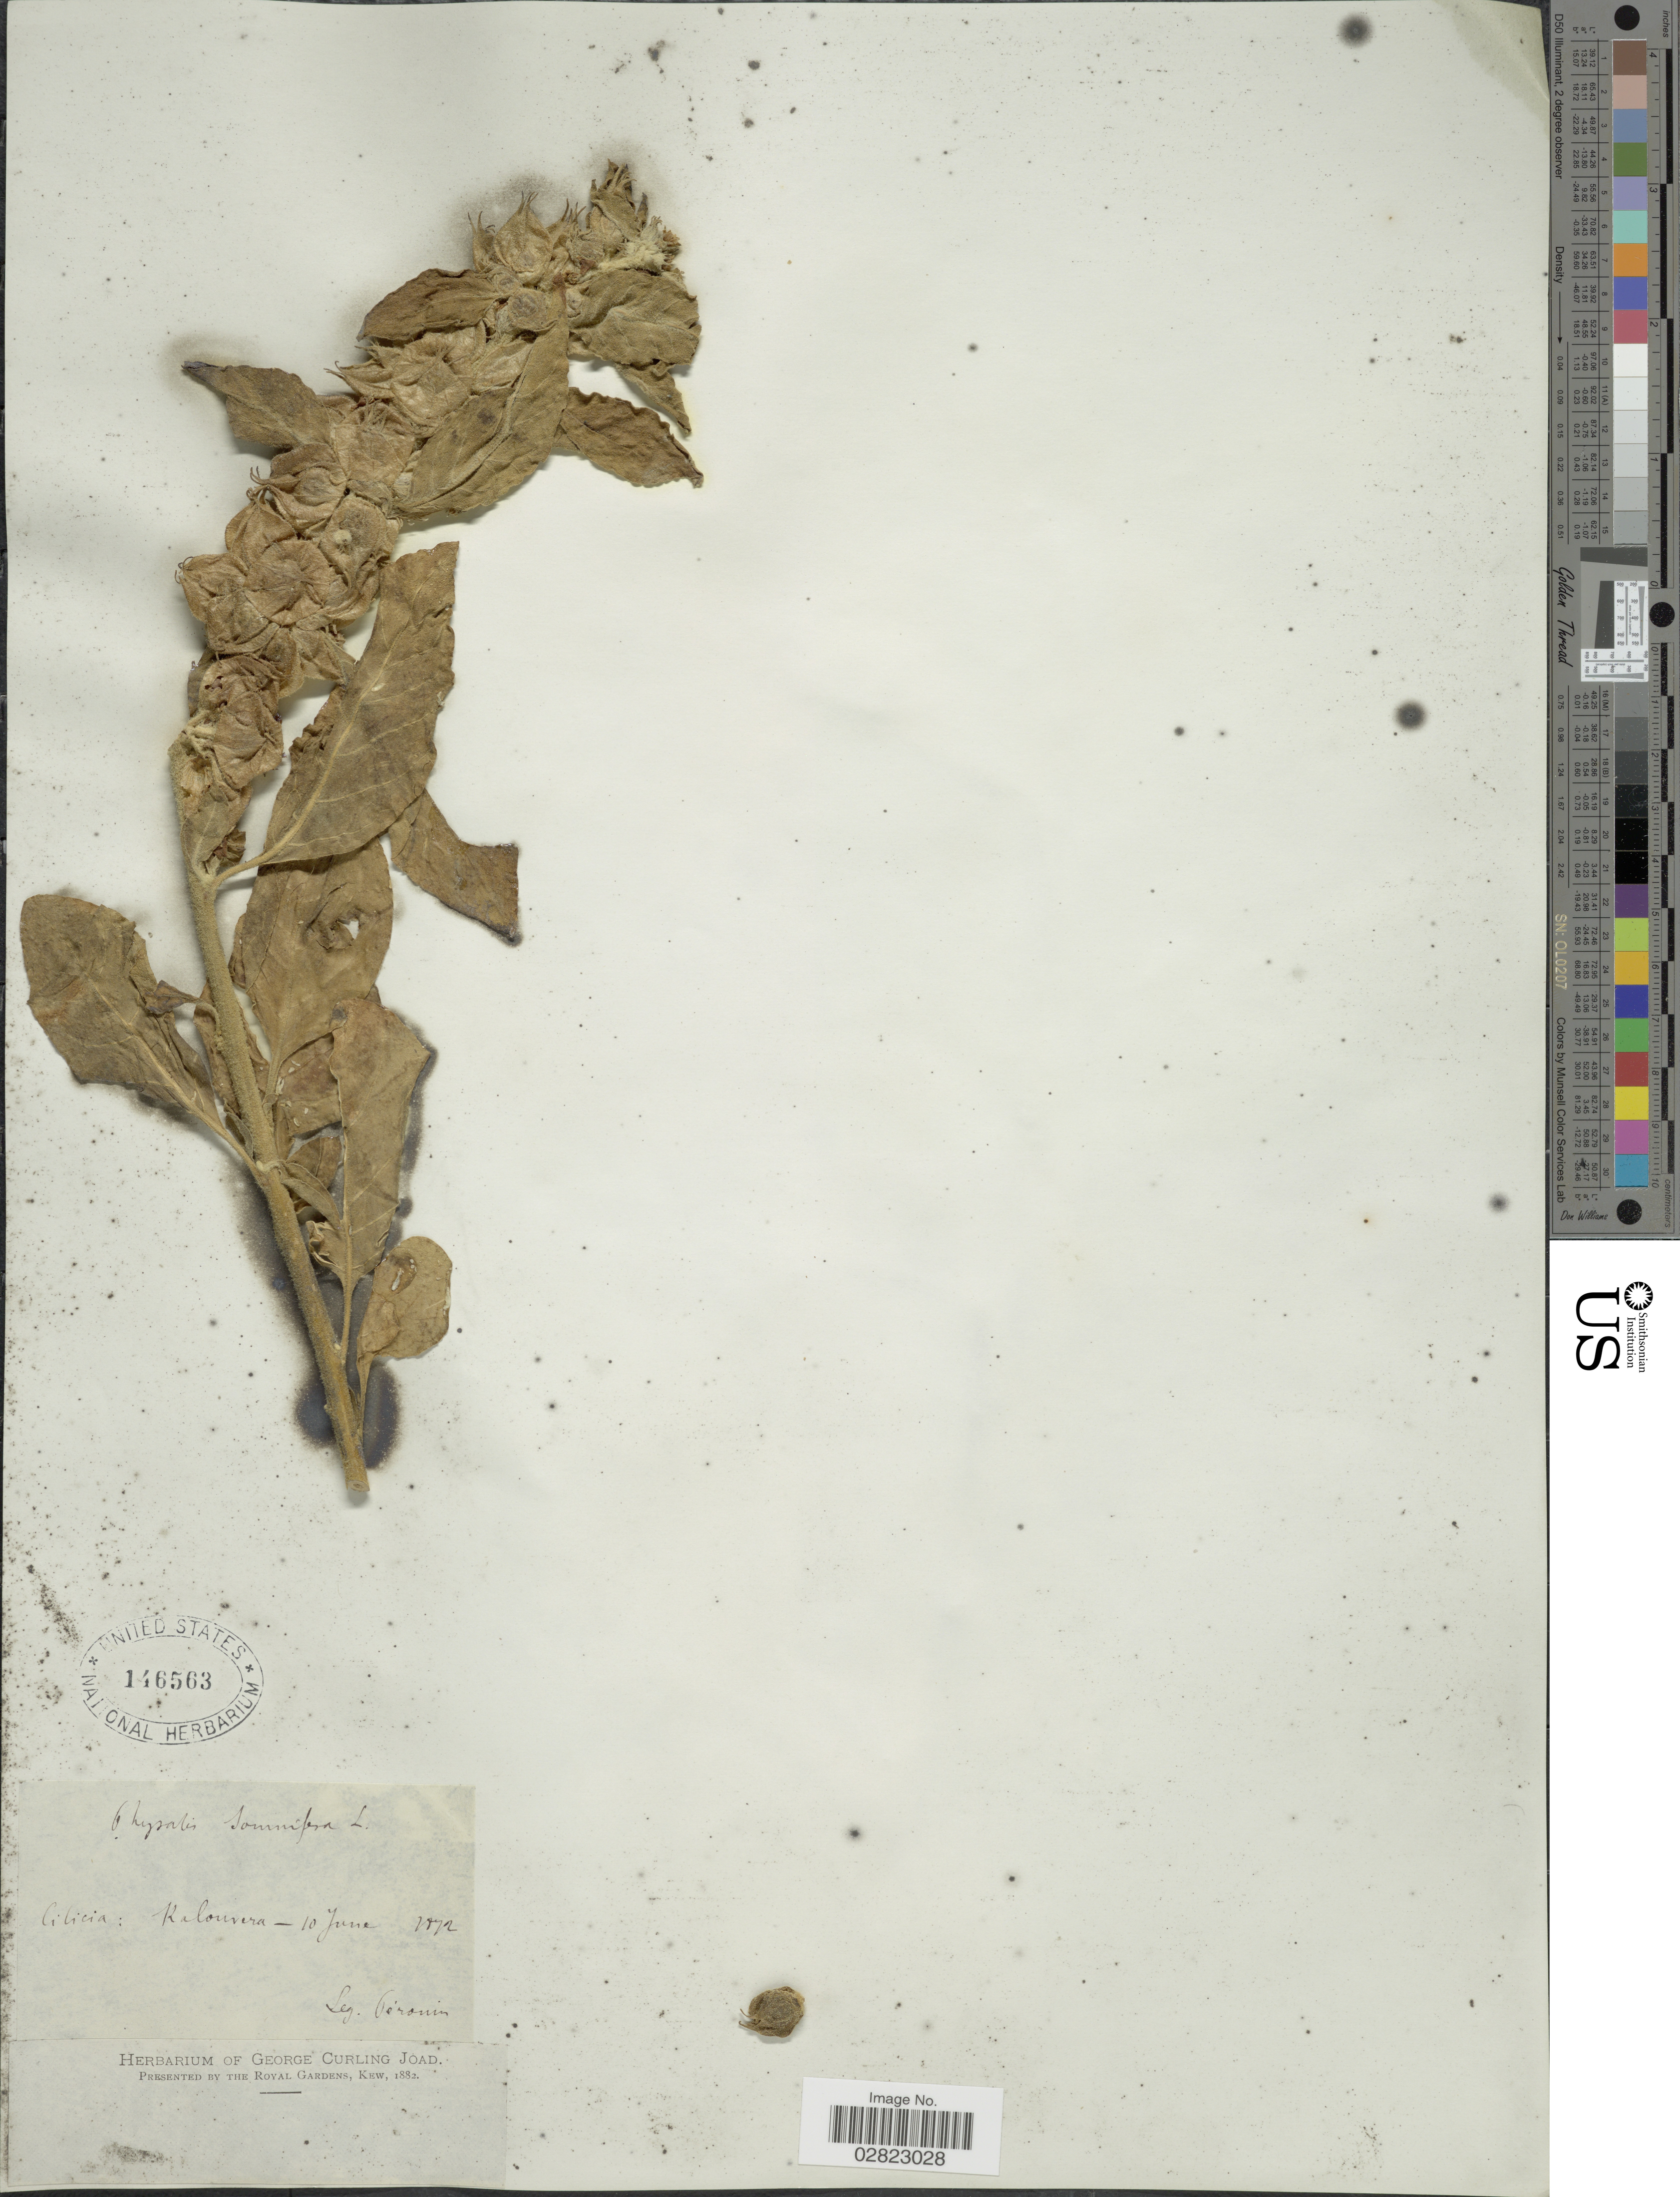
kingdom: Plantae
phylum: Tracheophyta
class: Magnoliopsida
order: Solanales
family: Solanaceae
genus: Withania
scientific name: Withania somnifera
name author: (L.) Dunal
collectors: Peronin, --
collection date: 1872-06-10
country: Turkey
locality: Cilicia: Ralouvera.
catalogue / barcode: US 146563